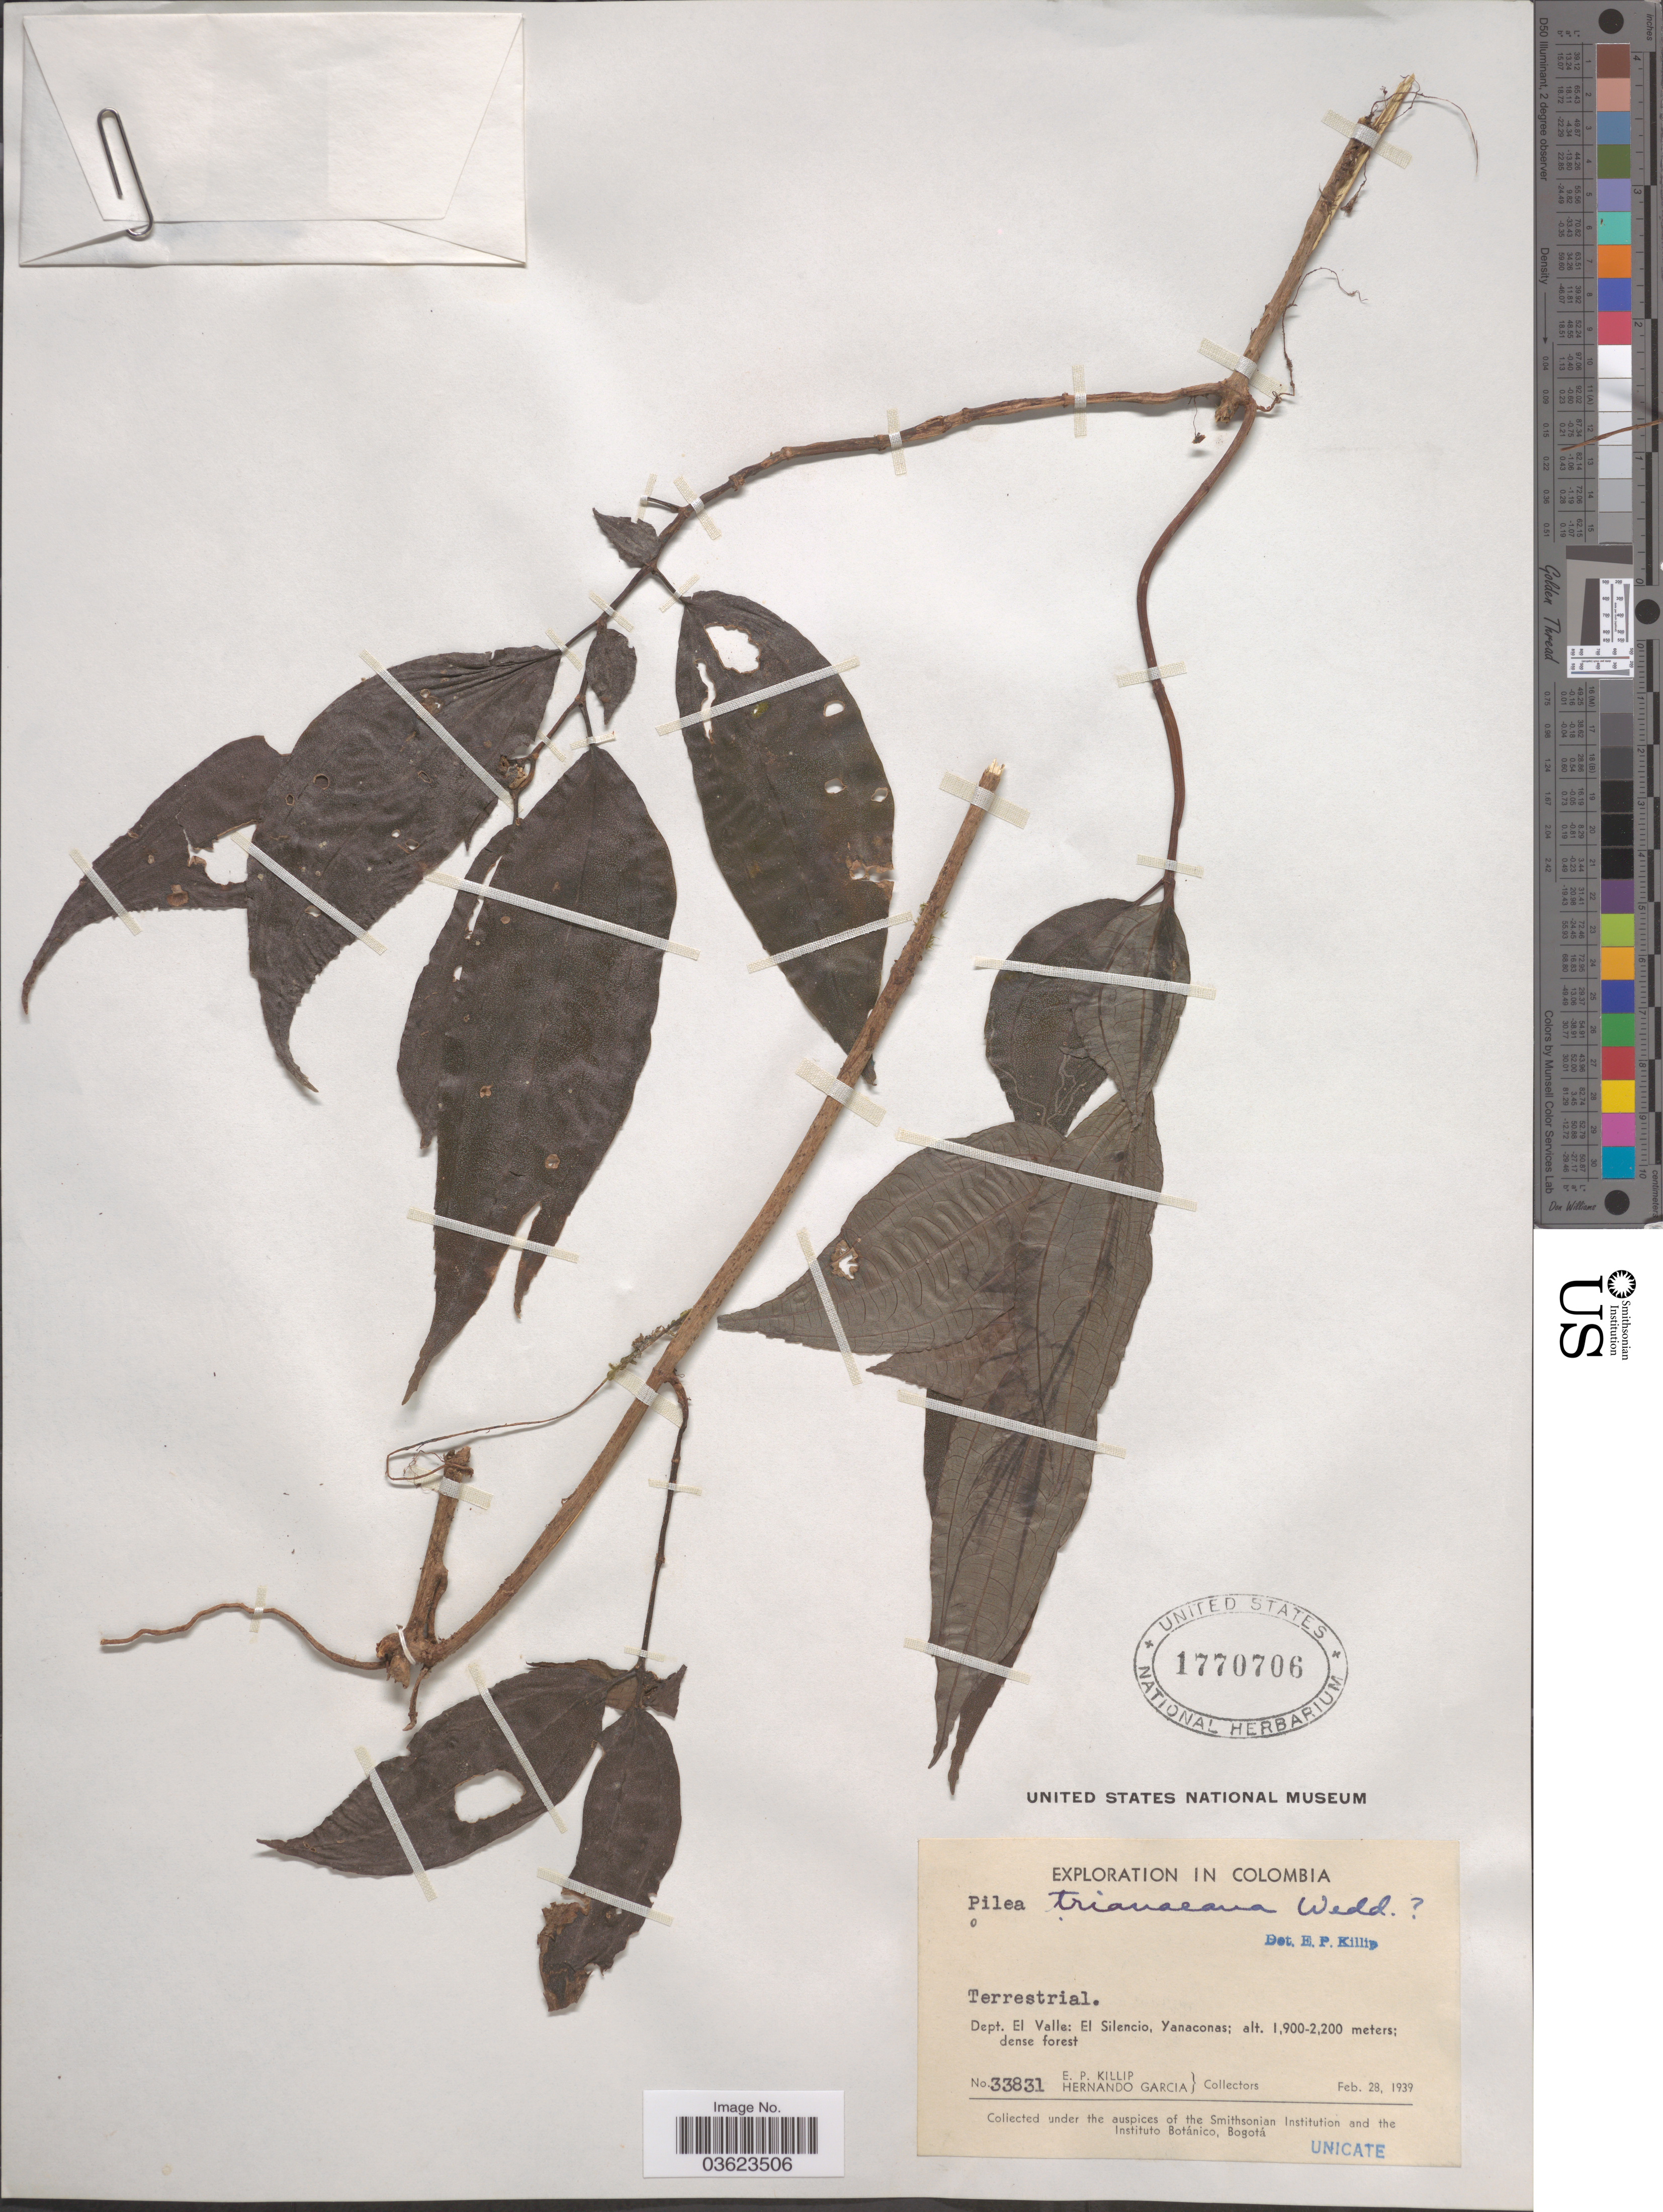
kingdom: Plantae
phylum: Tracheophyta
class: Magnoliopsida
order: Rosales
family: Urticaceae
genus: Pilea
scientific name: Pilea trianaeana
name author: Wedd.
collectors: E. P. Killip & H. Garcia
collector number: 33831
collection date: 1939-02-28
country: Colombia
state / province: Valle del Cauca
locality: Dept. El Valle: El Silencio, Yanaconas.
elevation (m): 1900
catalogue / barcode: US 1770706